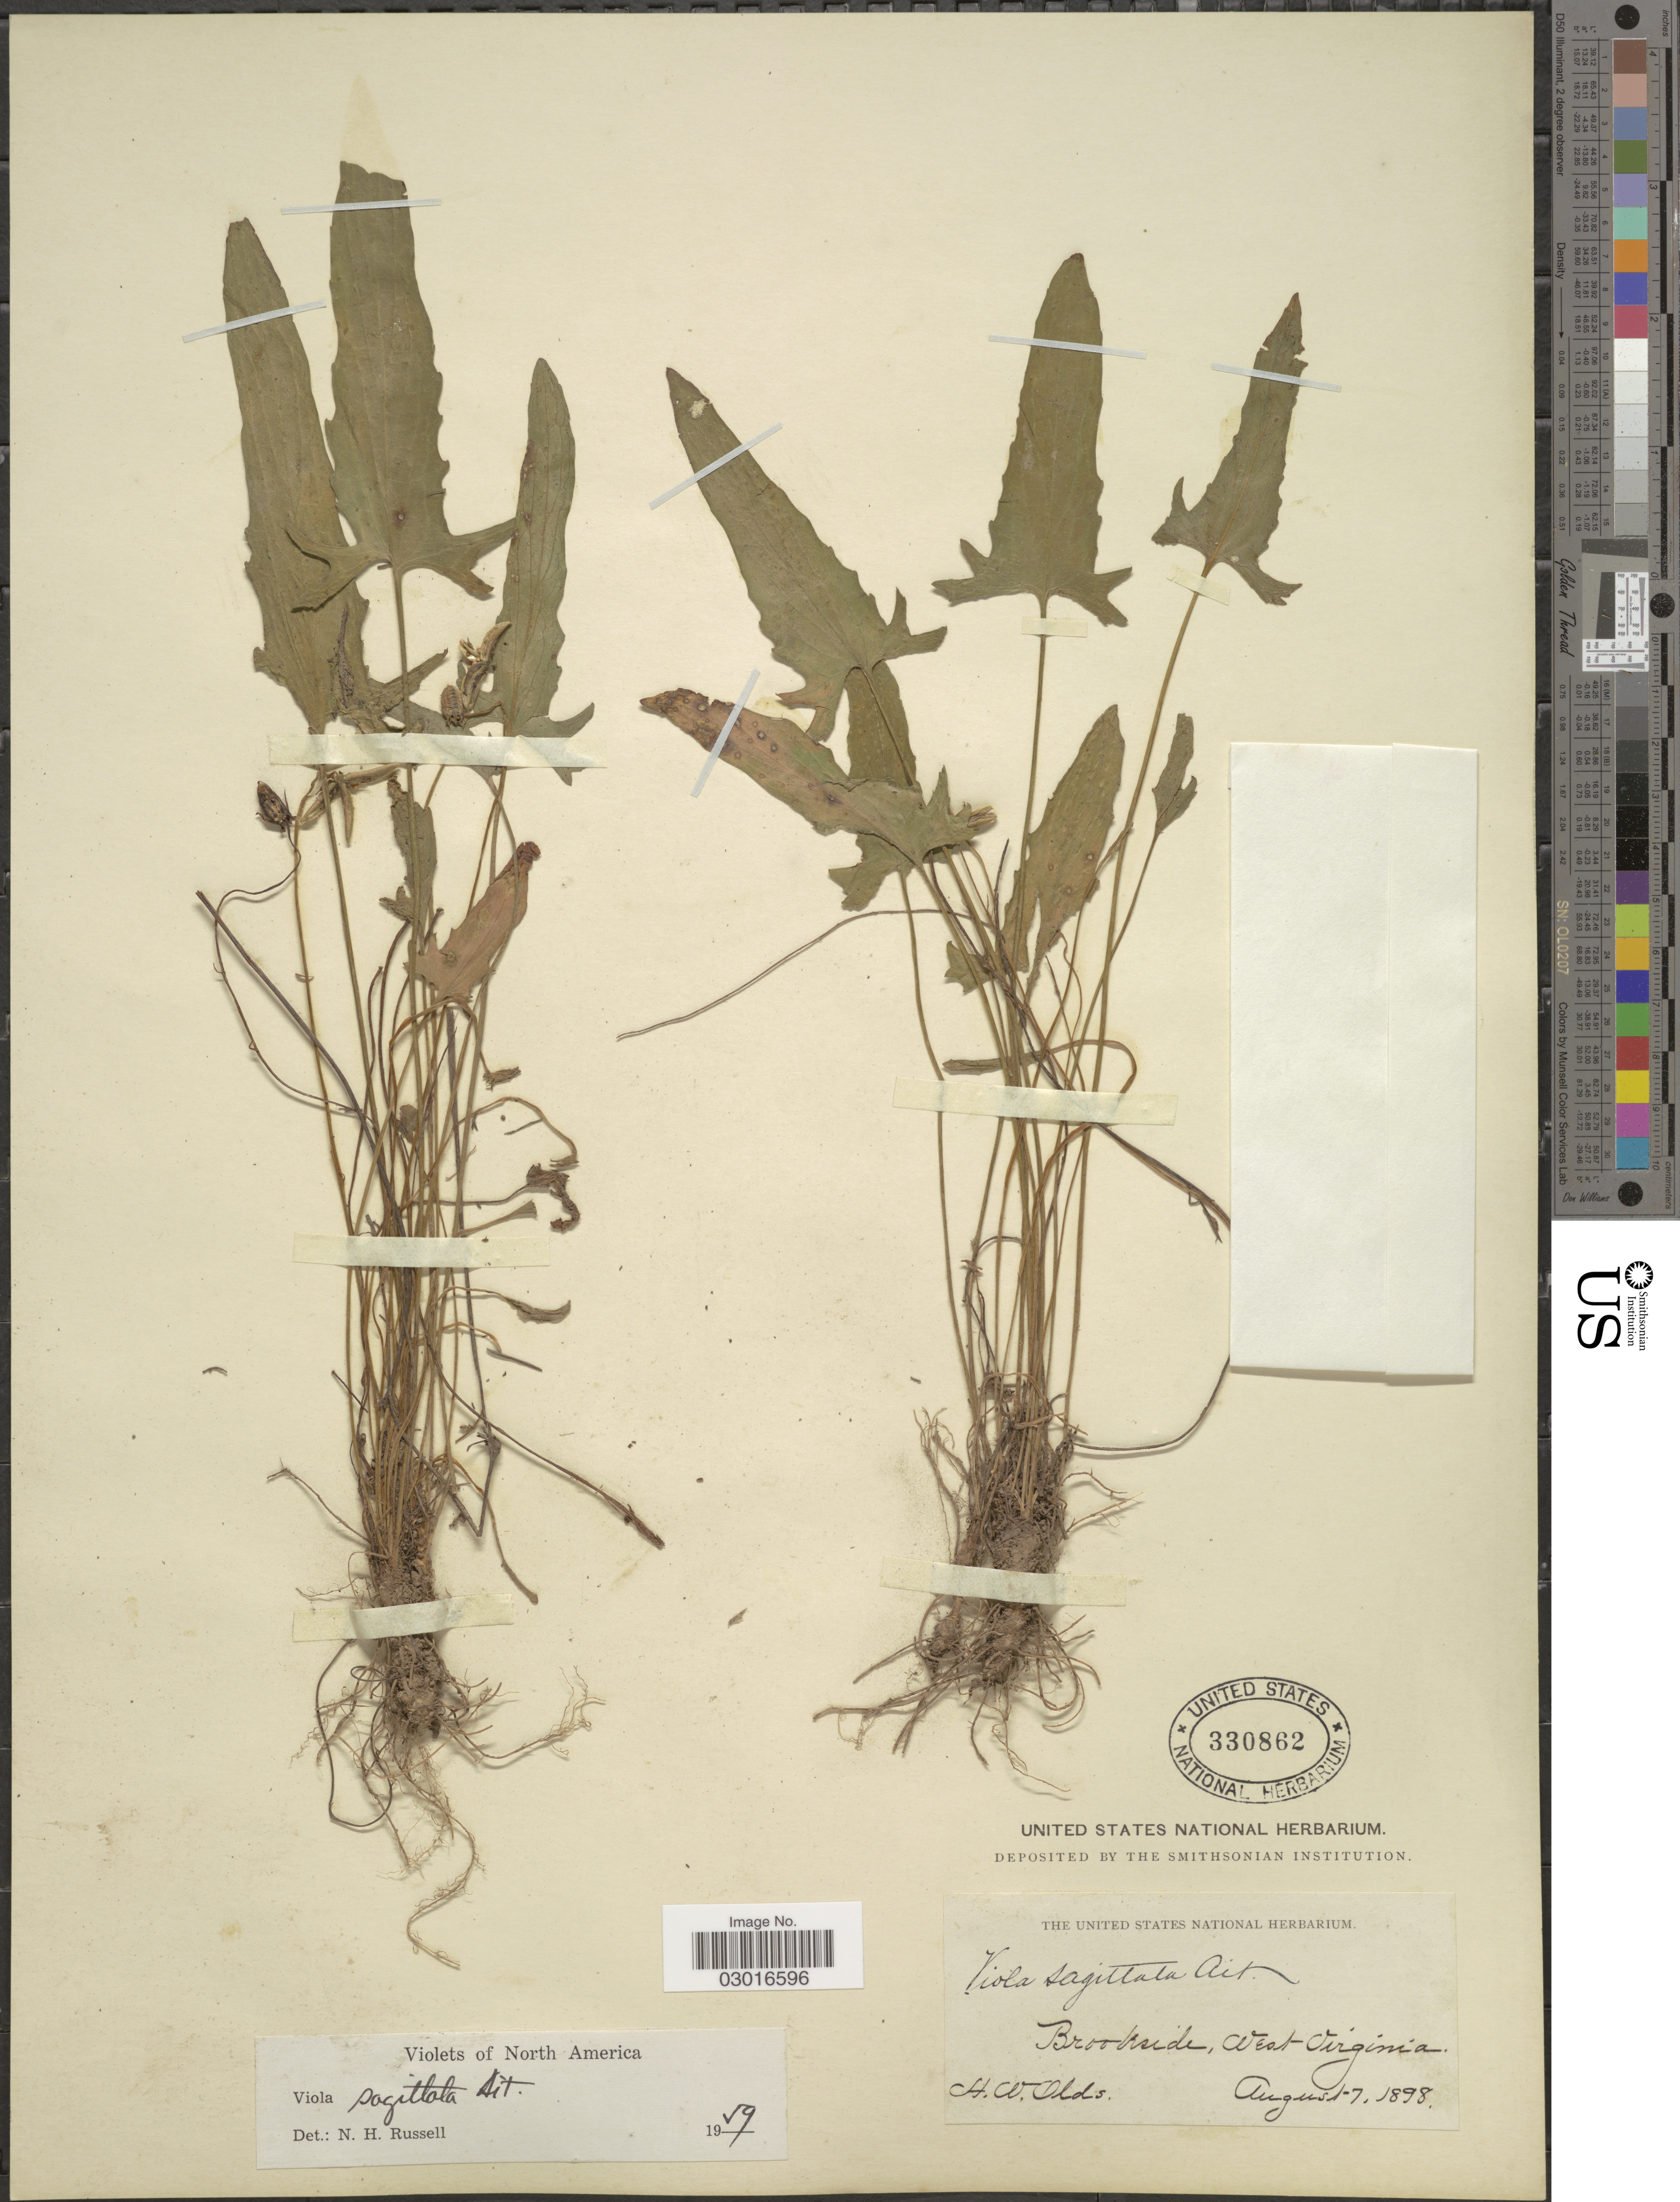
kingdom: Plantae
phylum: Tracheophyta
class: Magnoliopsida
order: Malpighiales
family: Violaceae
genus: Viola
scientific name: Viola sagittata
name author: Aiton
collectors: H. W. Olds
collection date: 1898-08-07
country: United States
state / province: West Virginia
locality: Brookside.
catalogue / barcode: US 330862